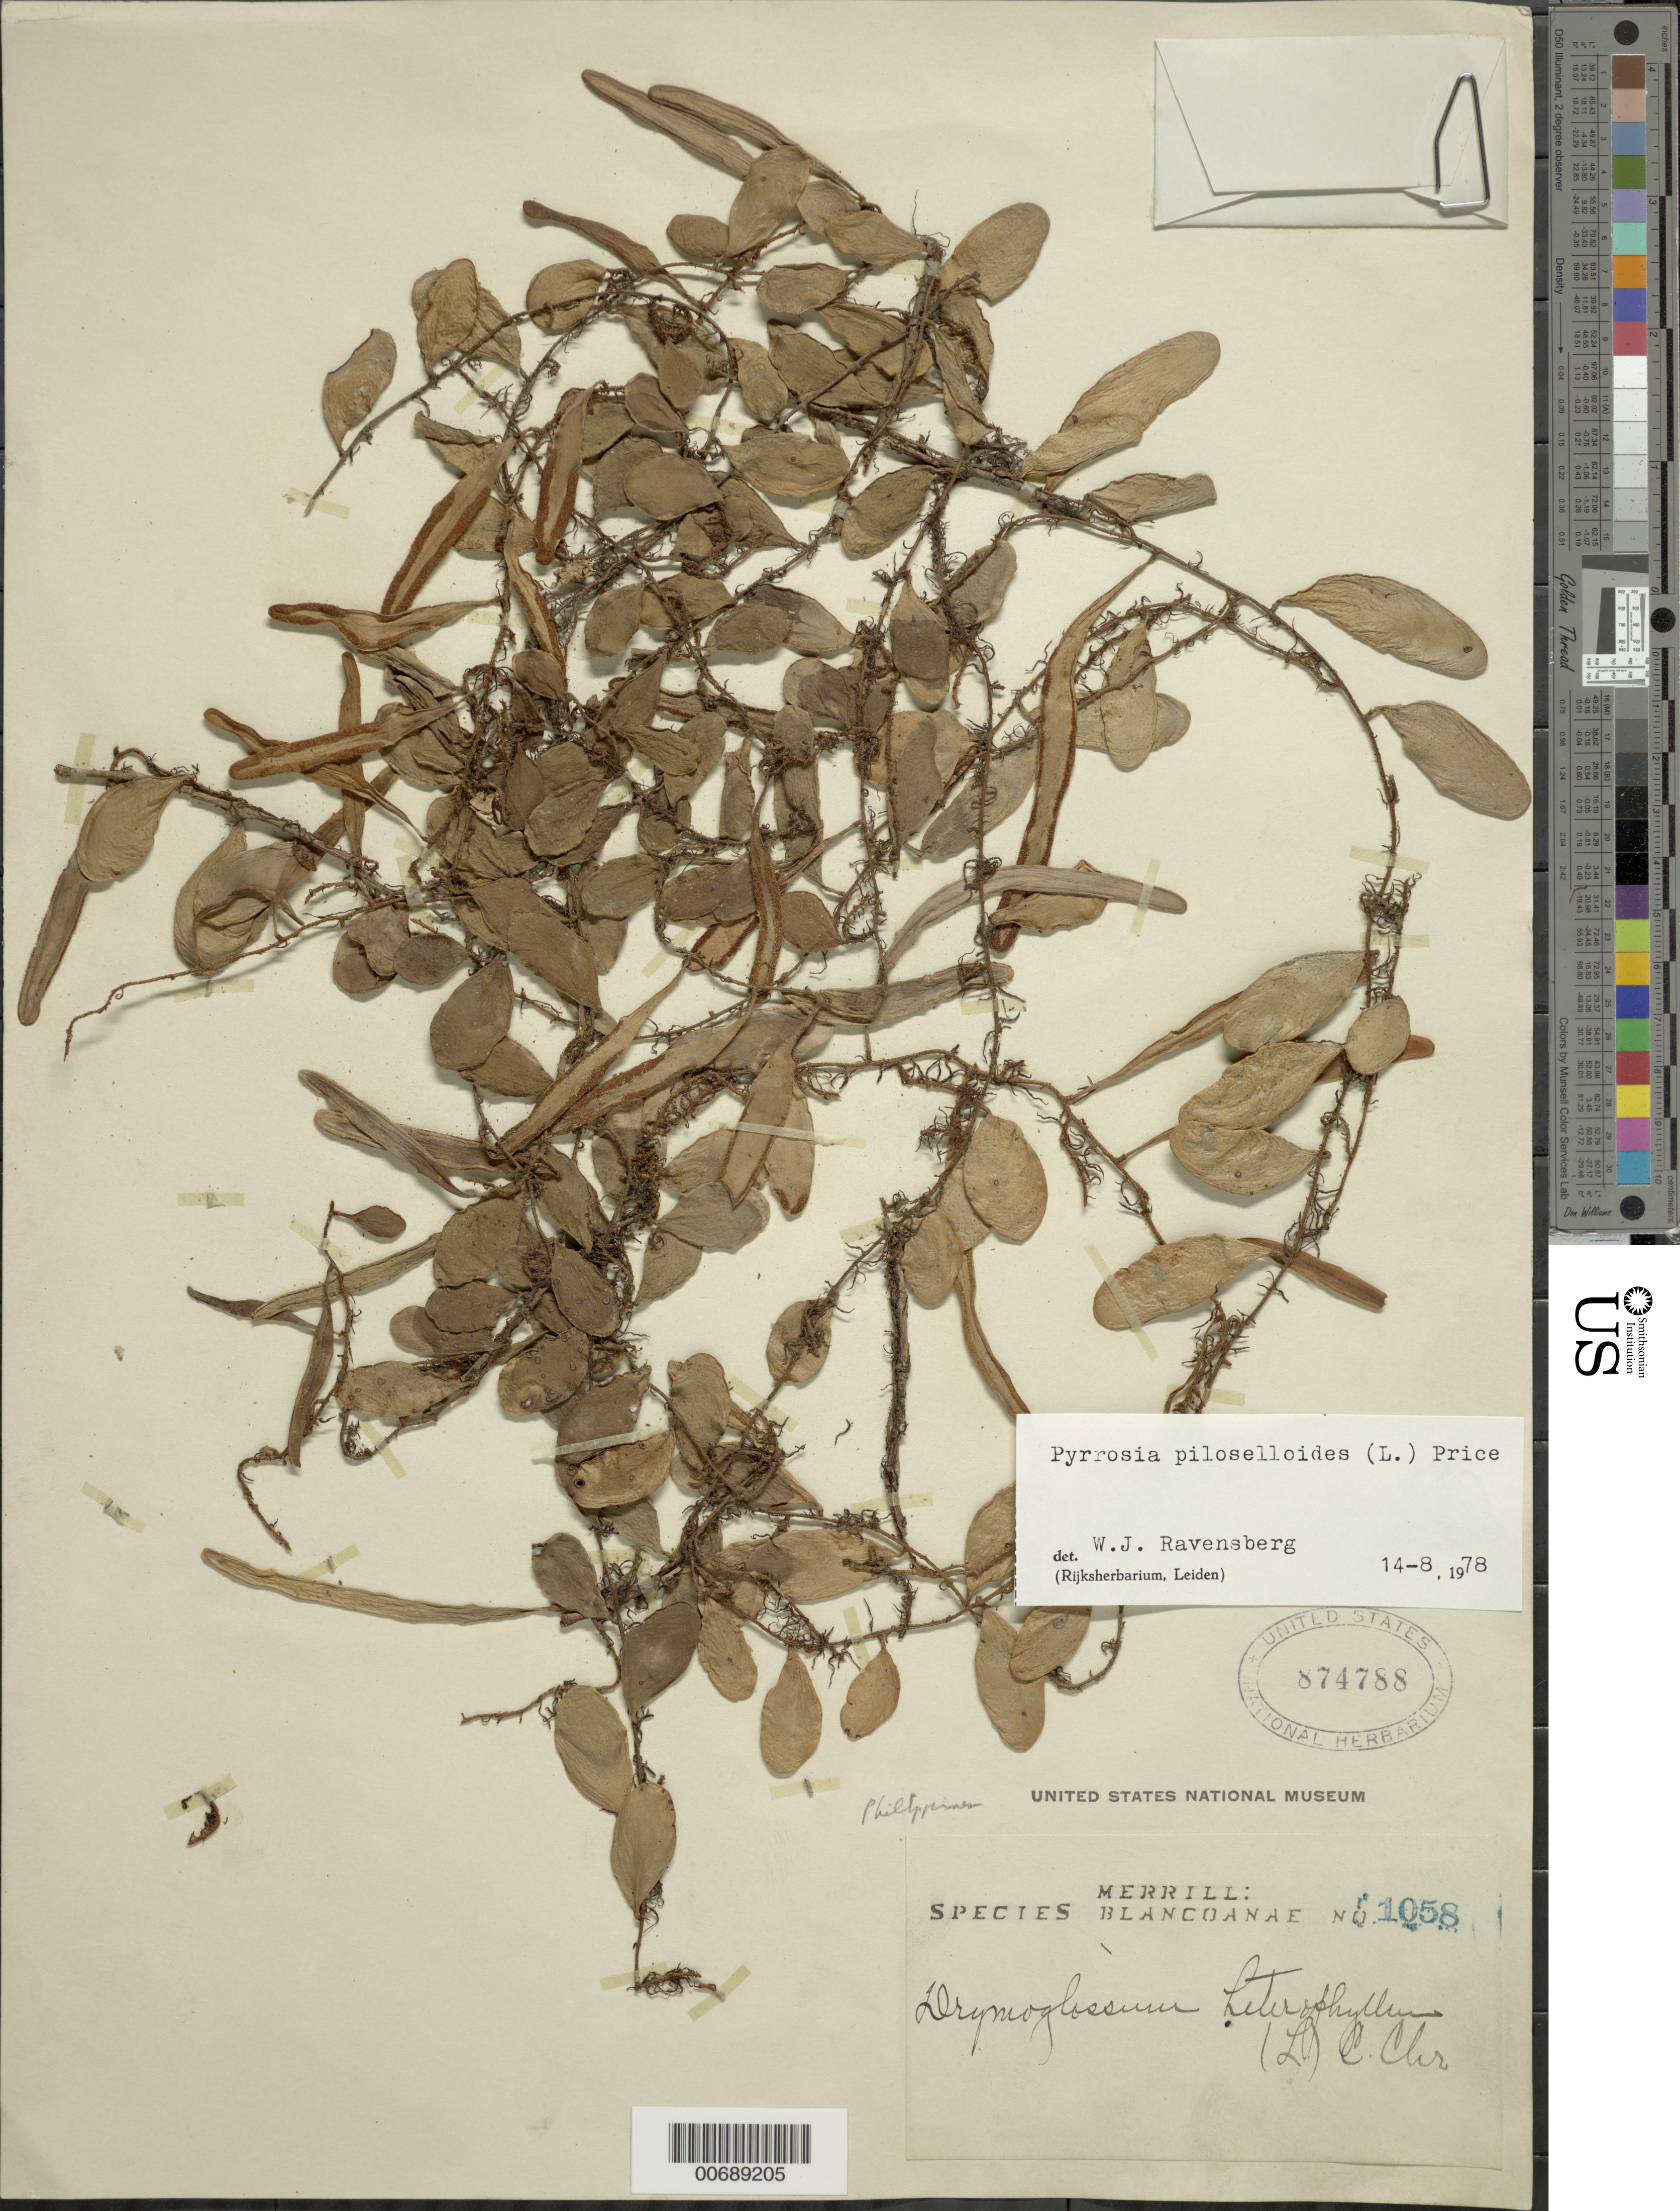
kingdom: Plantae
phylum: Tracheophyta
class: Polypodiopsida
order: Polypodiales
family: Polypodiaceae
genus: Pyrrosia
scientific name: Pyrrosia piloselloides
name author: (L.) M.G. Price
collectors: E. D. Merrill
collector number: Sp. Blancoan. 1058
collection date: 1917-05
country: Philippines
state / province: Cordillera (Administrative Region)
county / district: Apayao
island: Luzon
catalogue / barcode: US 874788